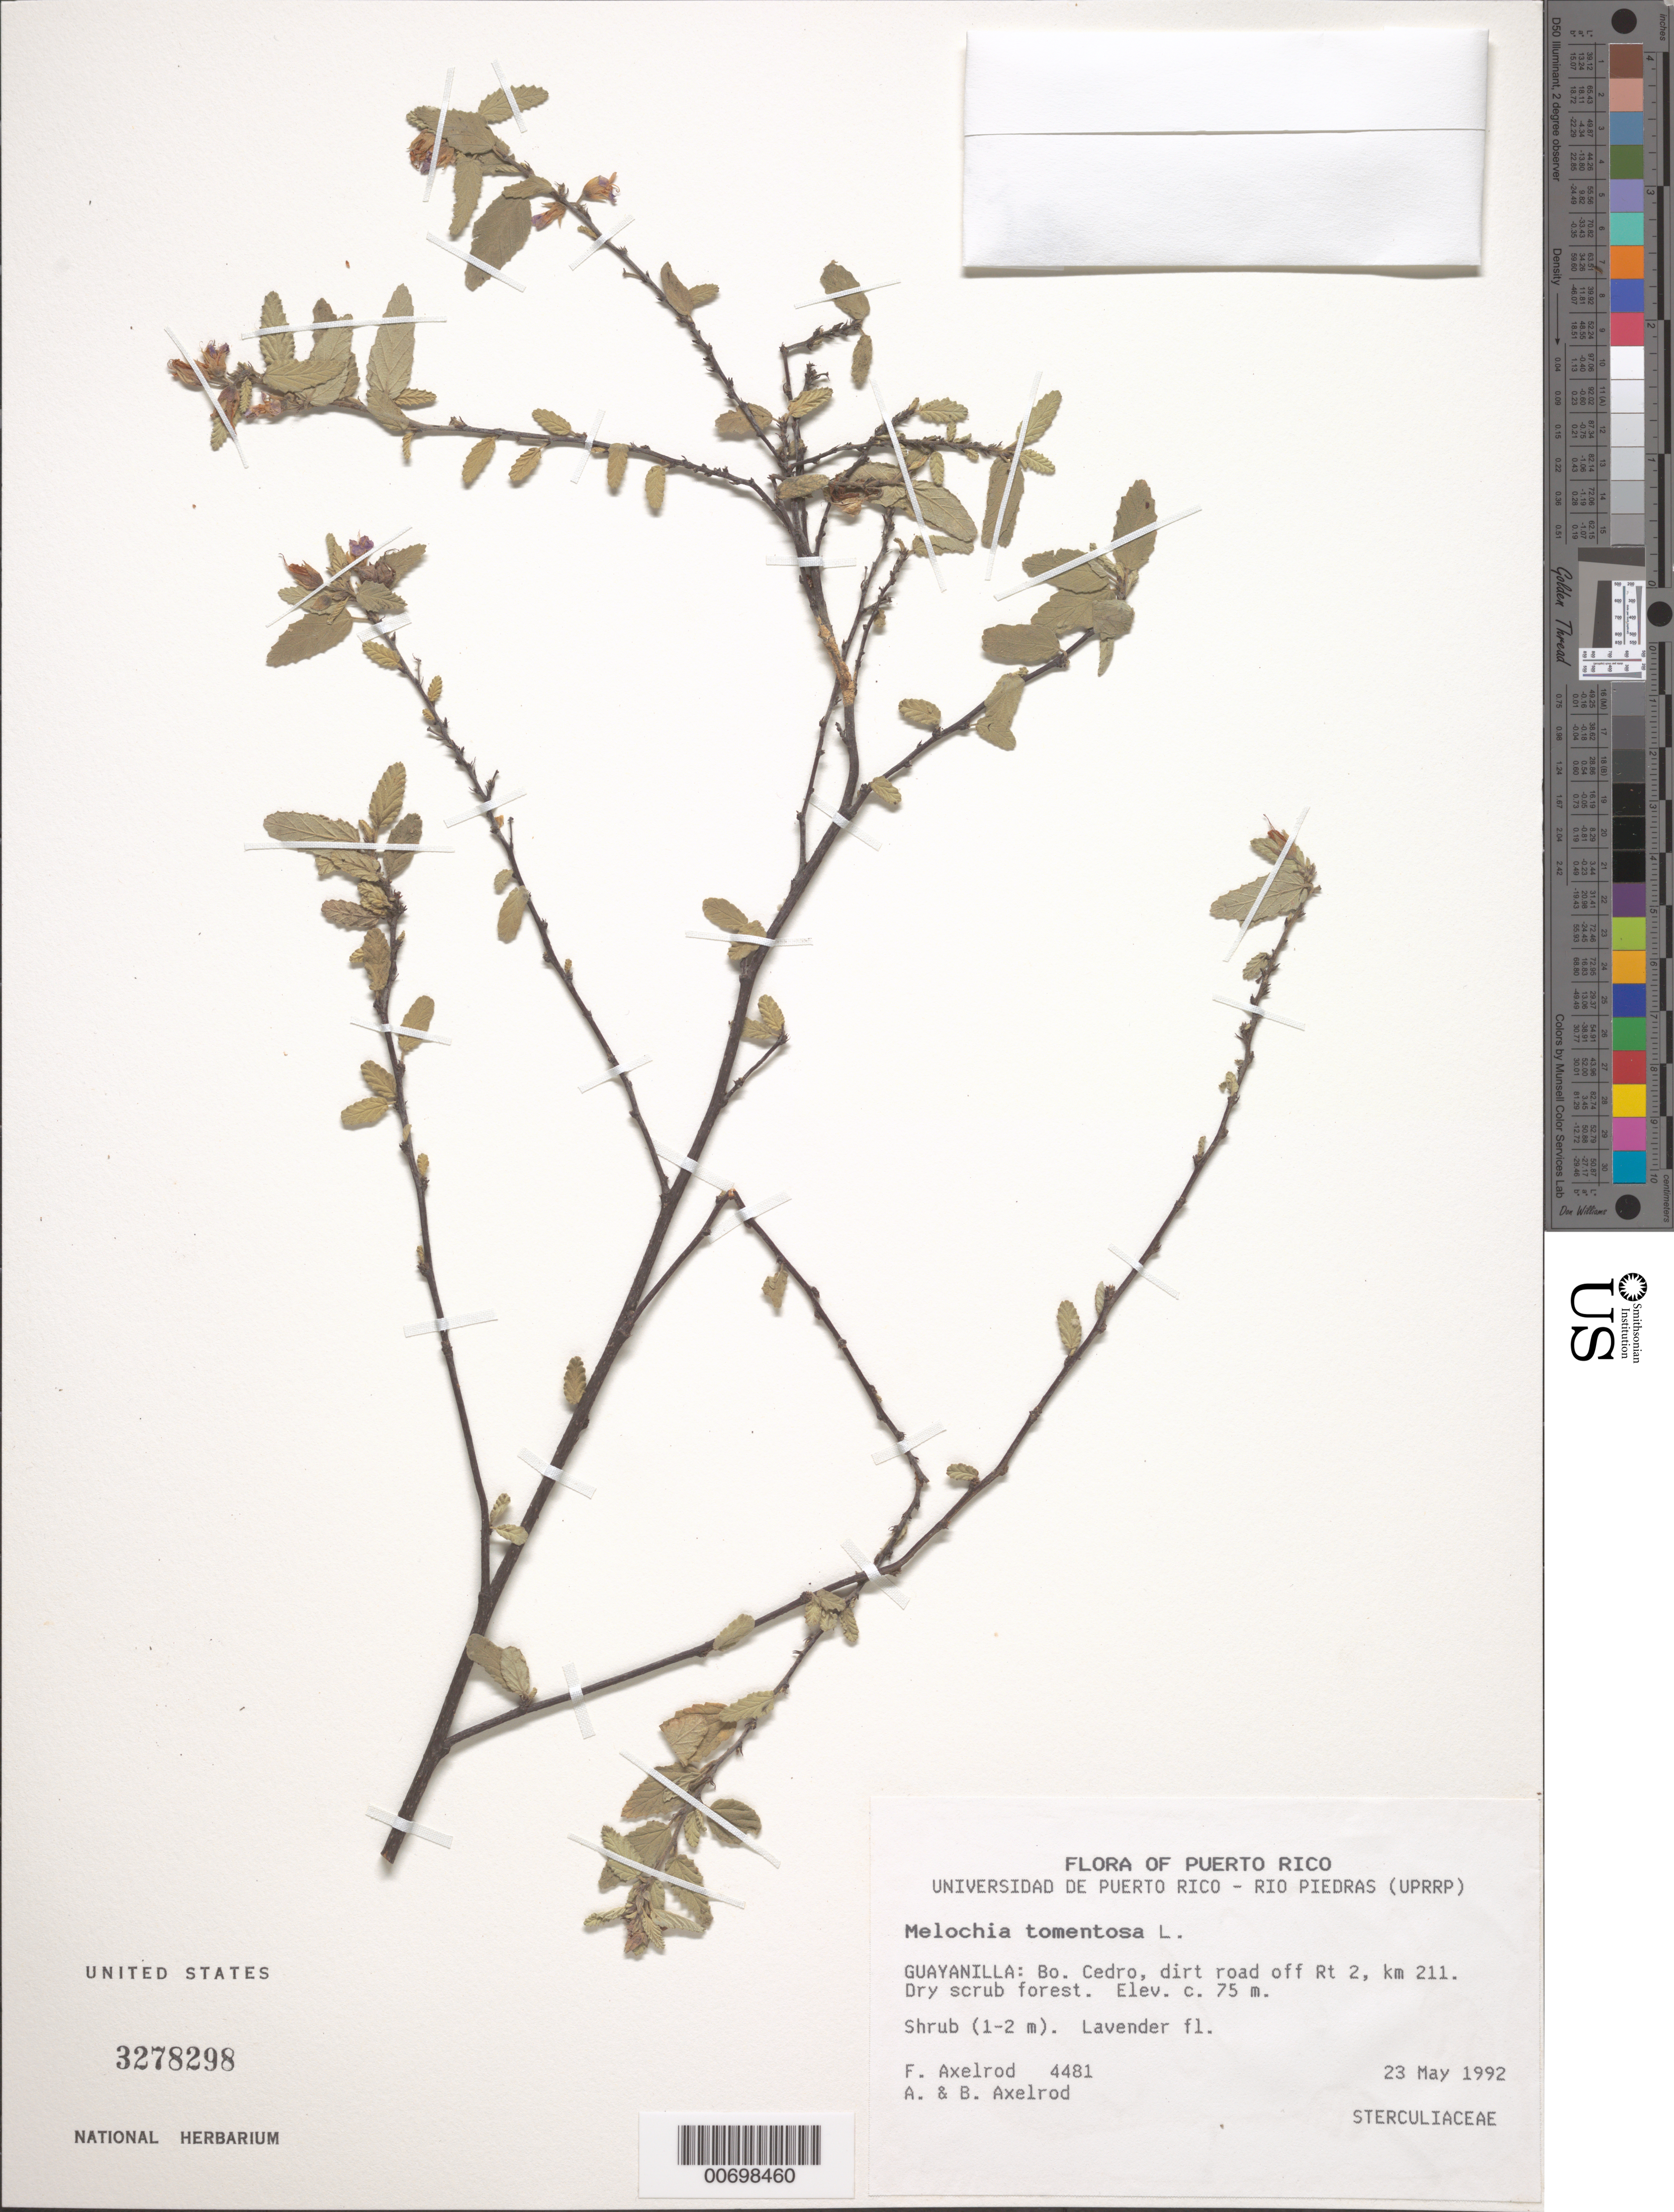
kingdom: Plantae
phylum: Tracheophyta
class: Magnoliopsida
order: Malvales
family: Malvaceae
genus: Melochia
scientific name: Melochia tomentosa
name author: L.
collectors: F. S. Axelrod, A. Axelrod & B. Axelrod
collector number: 4481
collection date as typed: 23 May 1992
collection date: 1992-05-23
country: Puerto Rico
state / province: Guayanilla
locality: Guayanilla: Bo. Cedro, dirt road off rte 2, km 211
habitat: Dry scrub forest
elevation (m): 75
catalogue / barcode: US 3278298